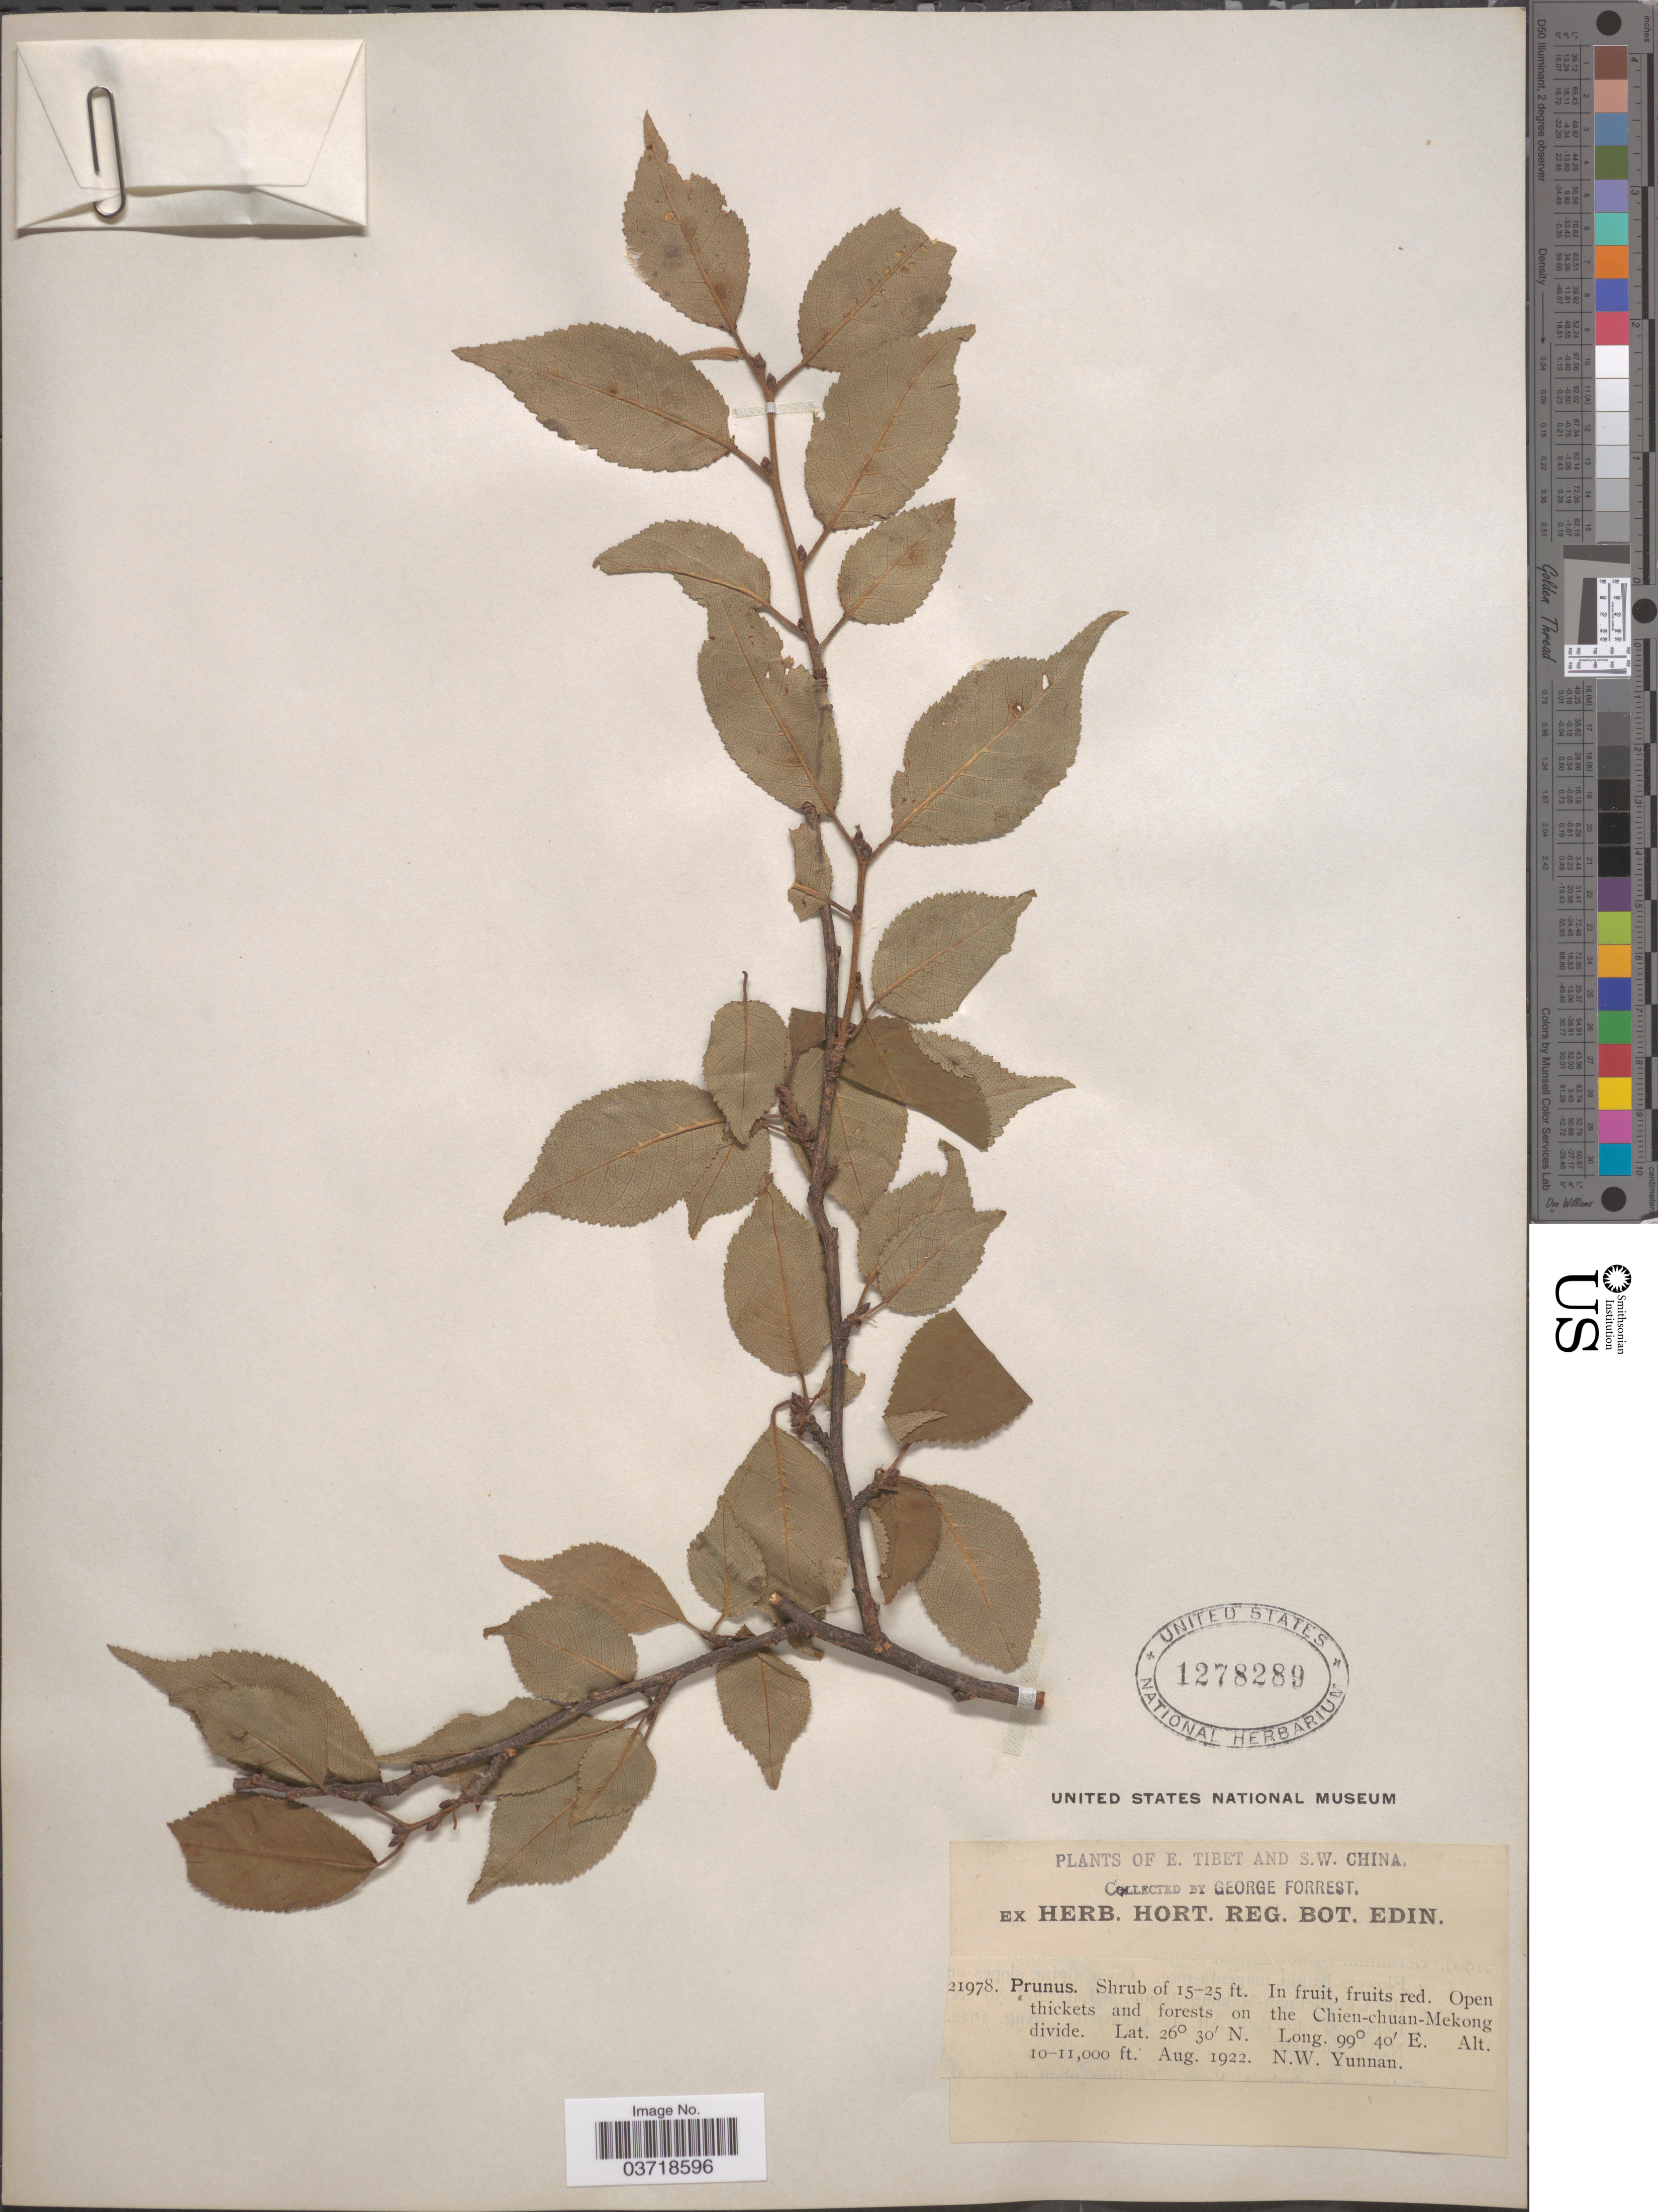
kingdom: Plantae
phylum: Tracheophyta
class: Magnoliopsida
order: Rosales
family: Rosaceae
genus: Prunus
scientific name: Prunus sp.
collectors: G. Forrest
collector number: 21978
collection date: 1922-08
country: China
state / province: Yunnan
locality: S.W. China. On the Chien-chuan-Mekong divide. N.W. Yunnan.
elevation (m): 3048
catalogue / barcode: US 1278289